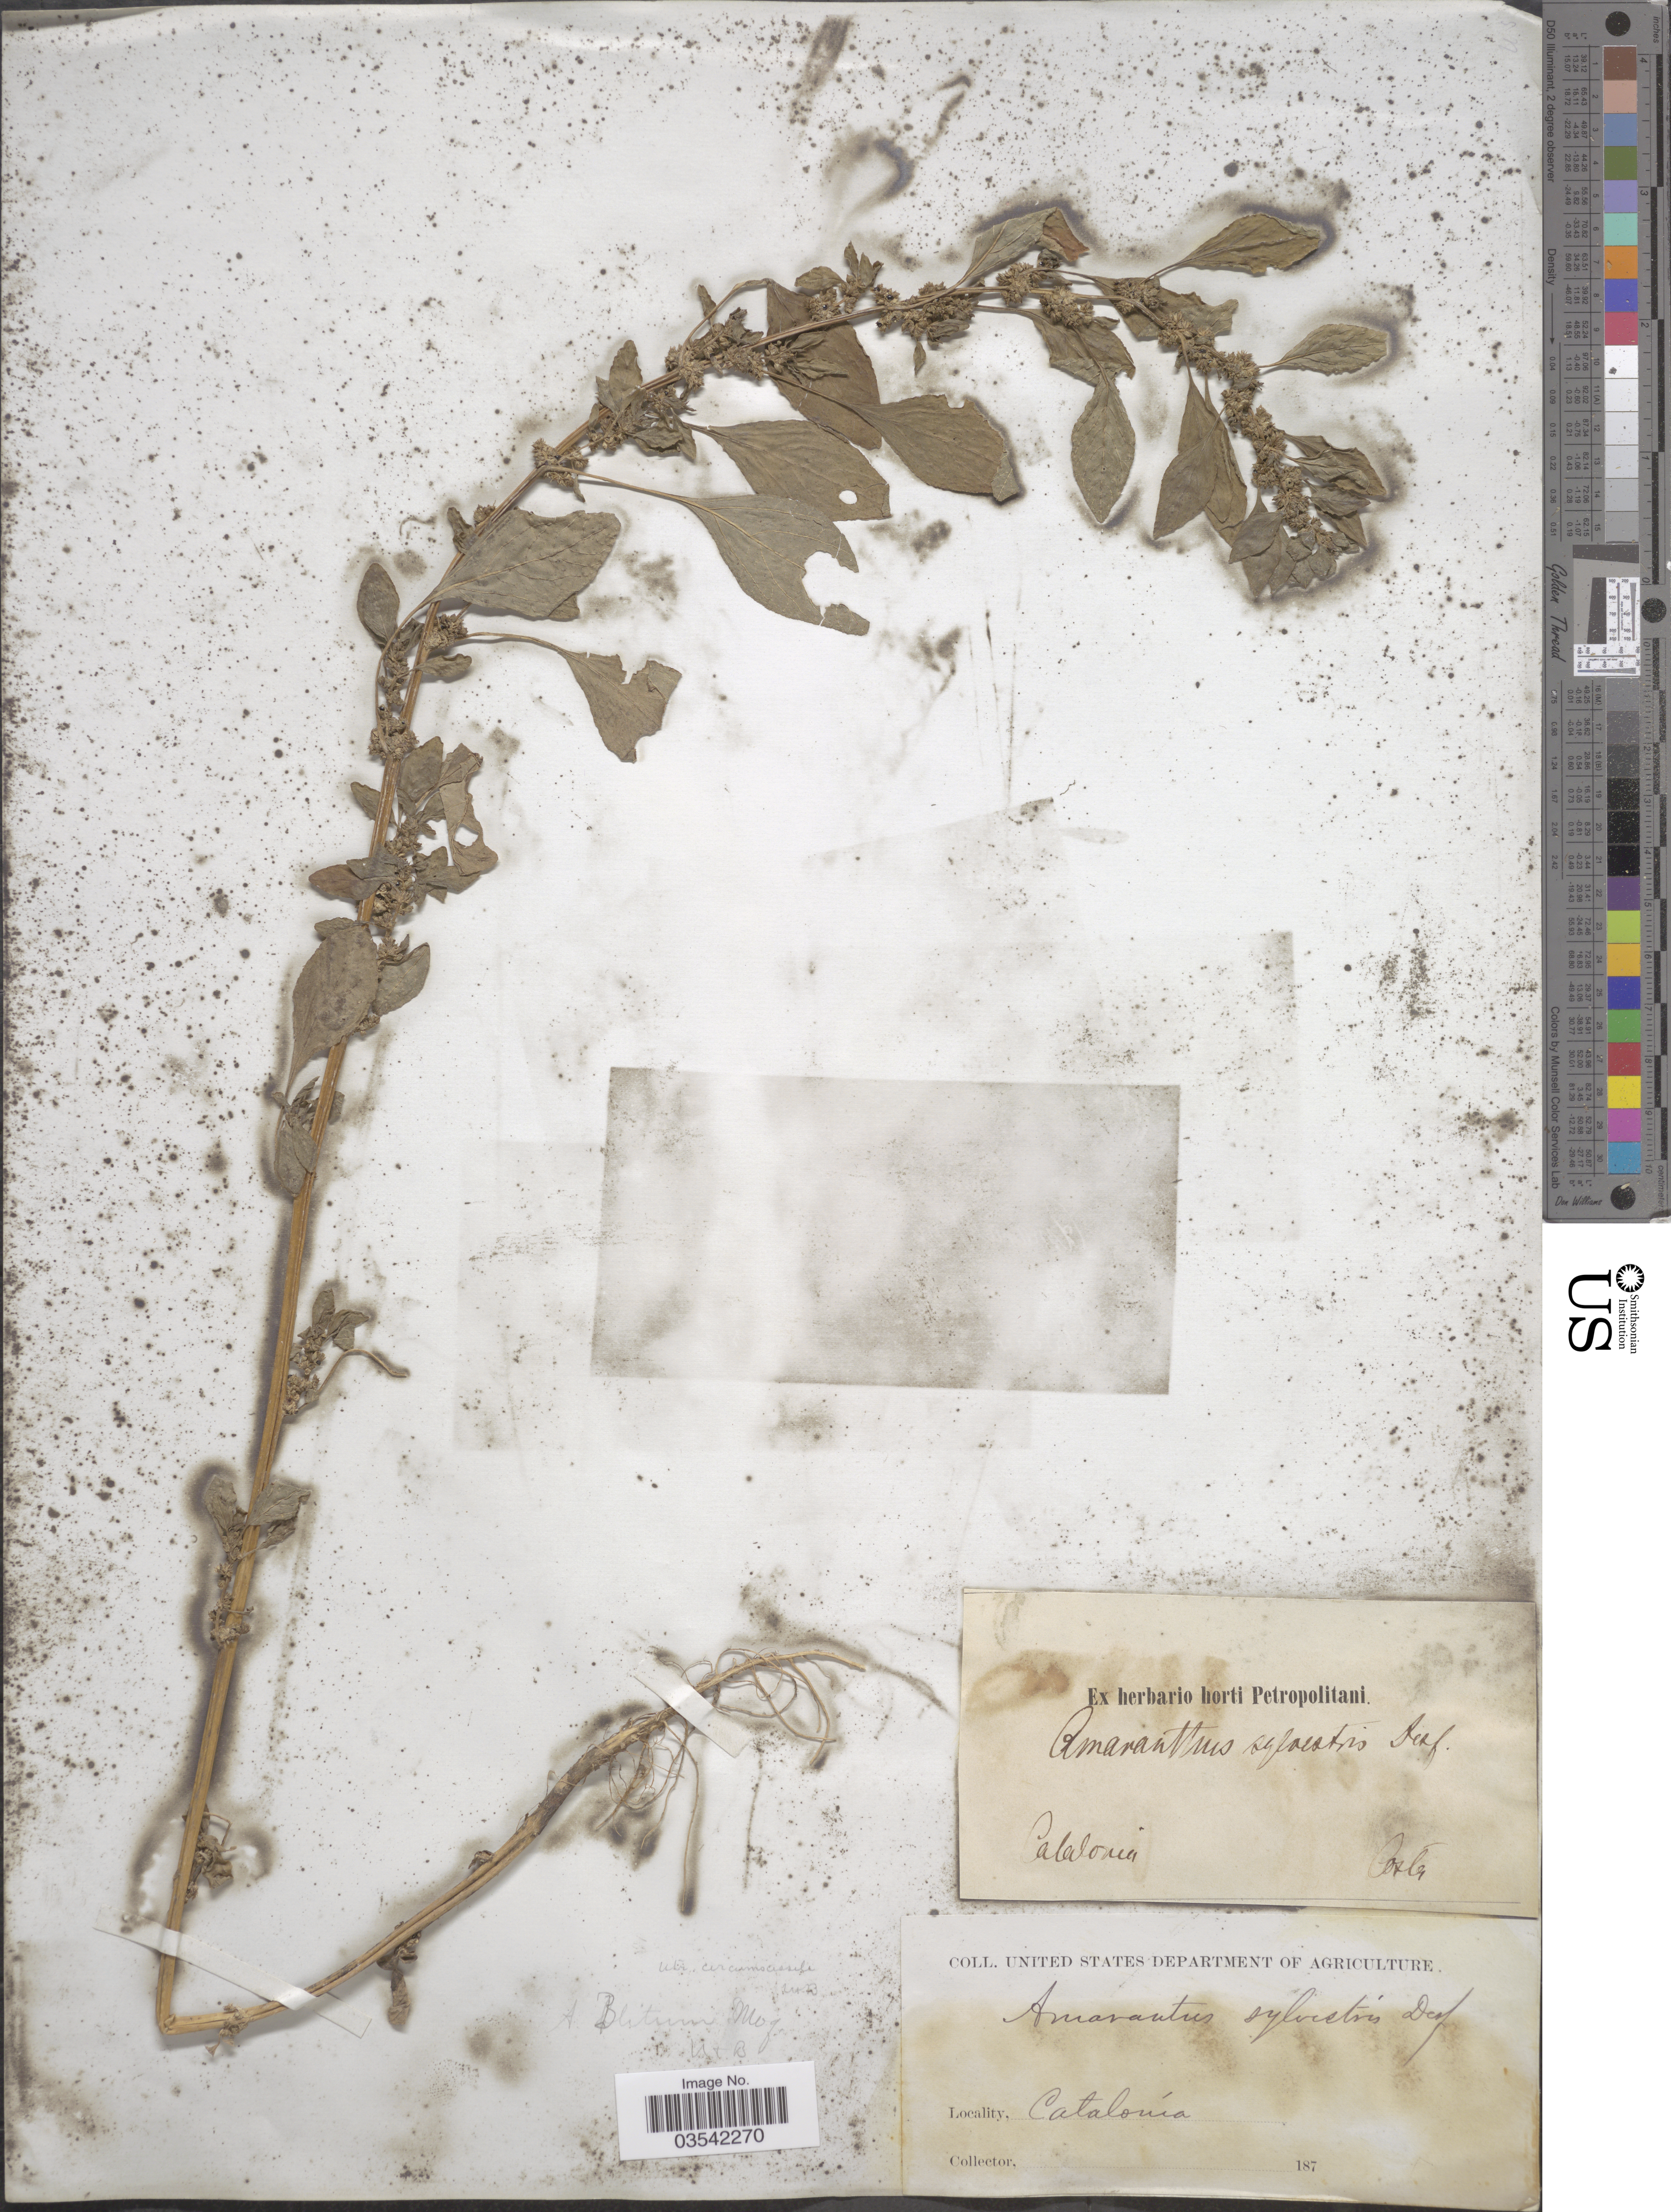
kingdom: Plantae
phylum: Tracheophyta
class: Magnoliopsida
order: Caryophyllales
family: Amaranthaceae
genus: Amaranthus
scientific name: Amaranthus blitum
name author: L.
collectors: -. Costa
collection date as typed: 187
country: Spain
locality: Catalonía.